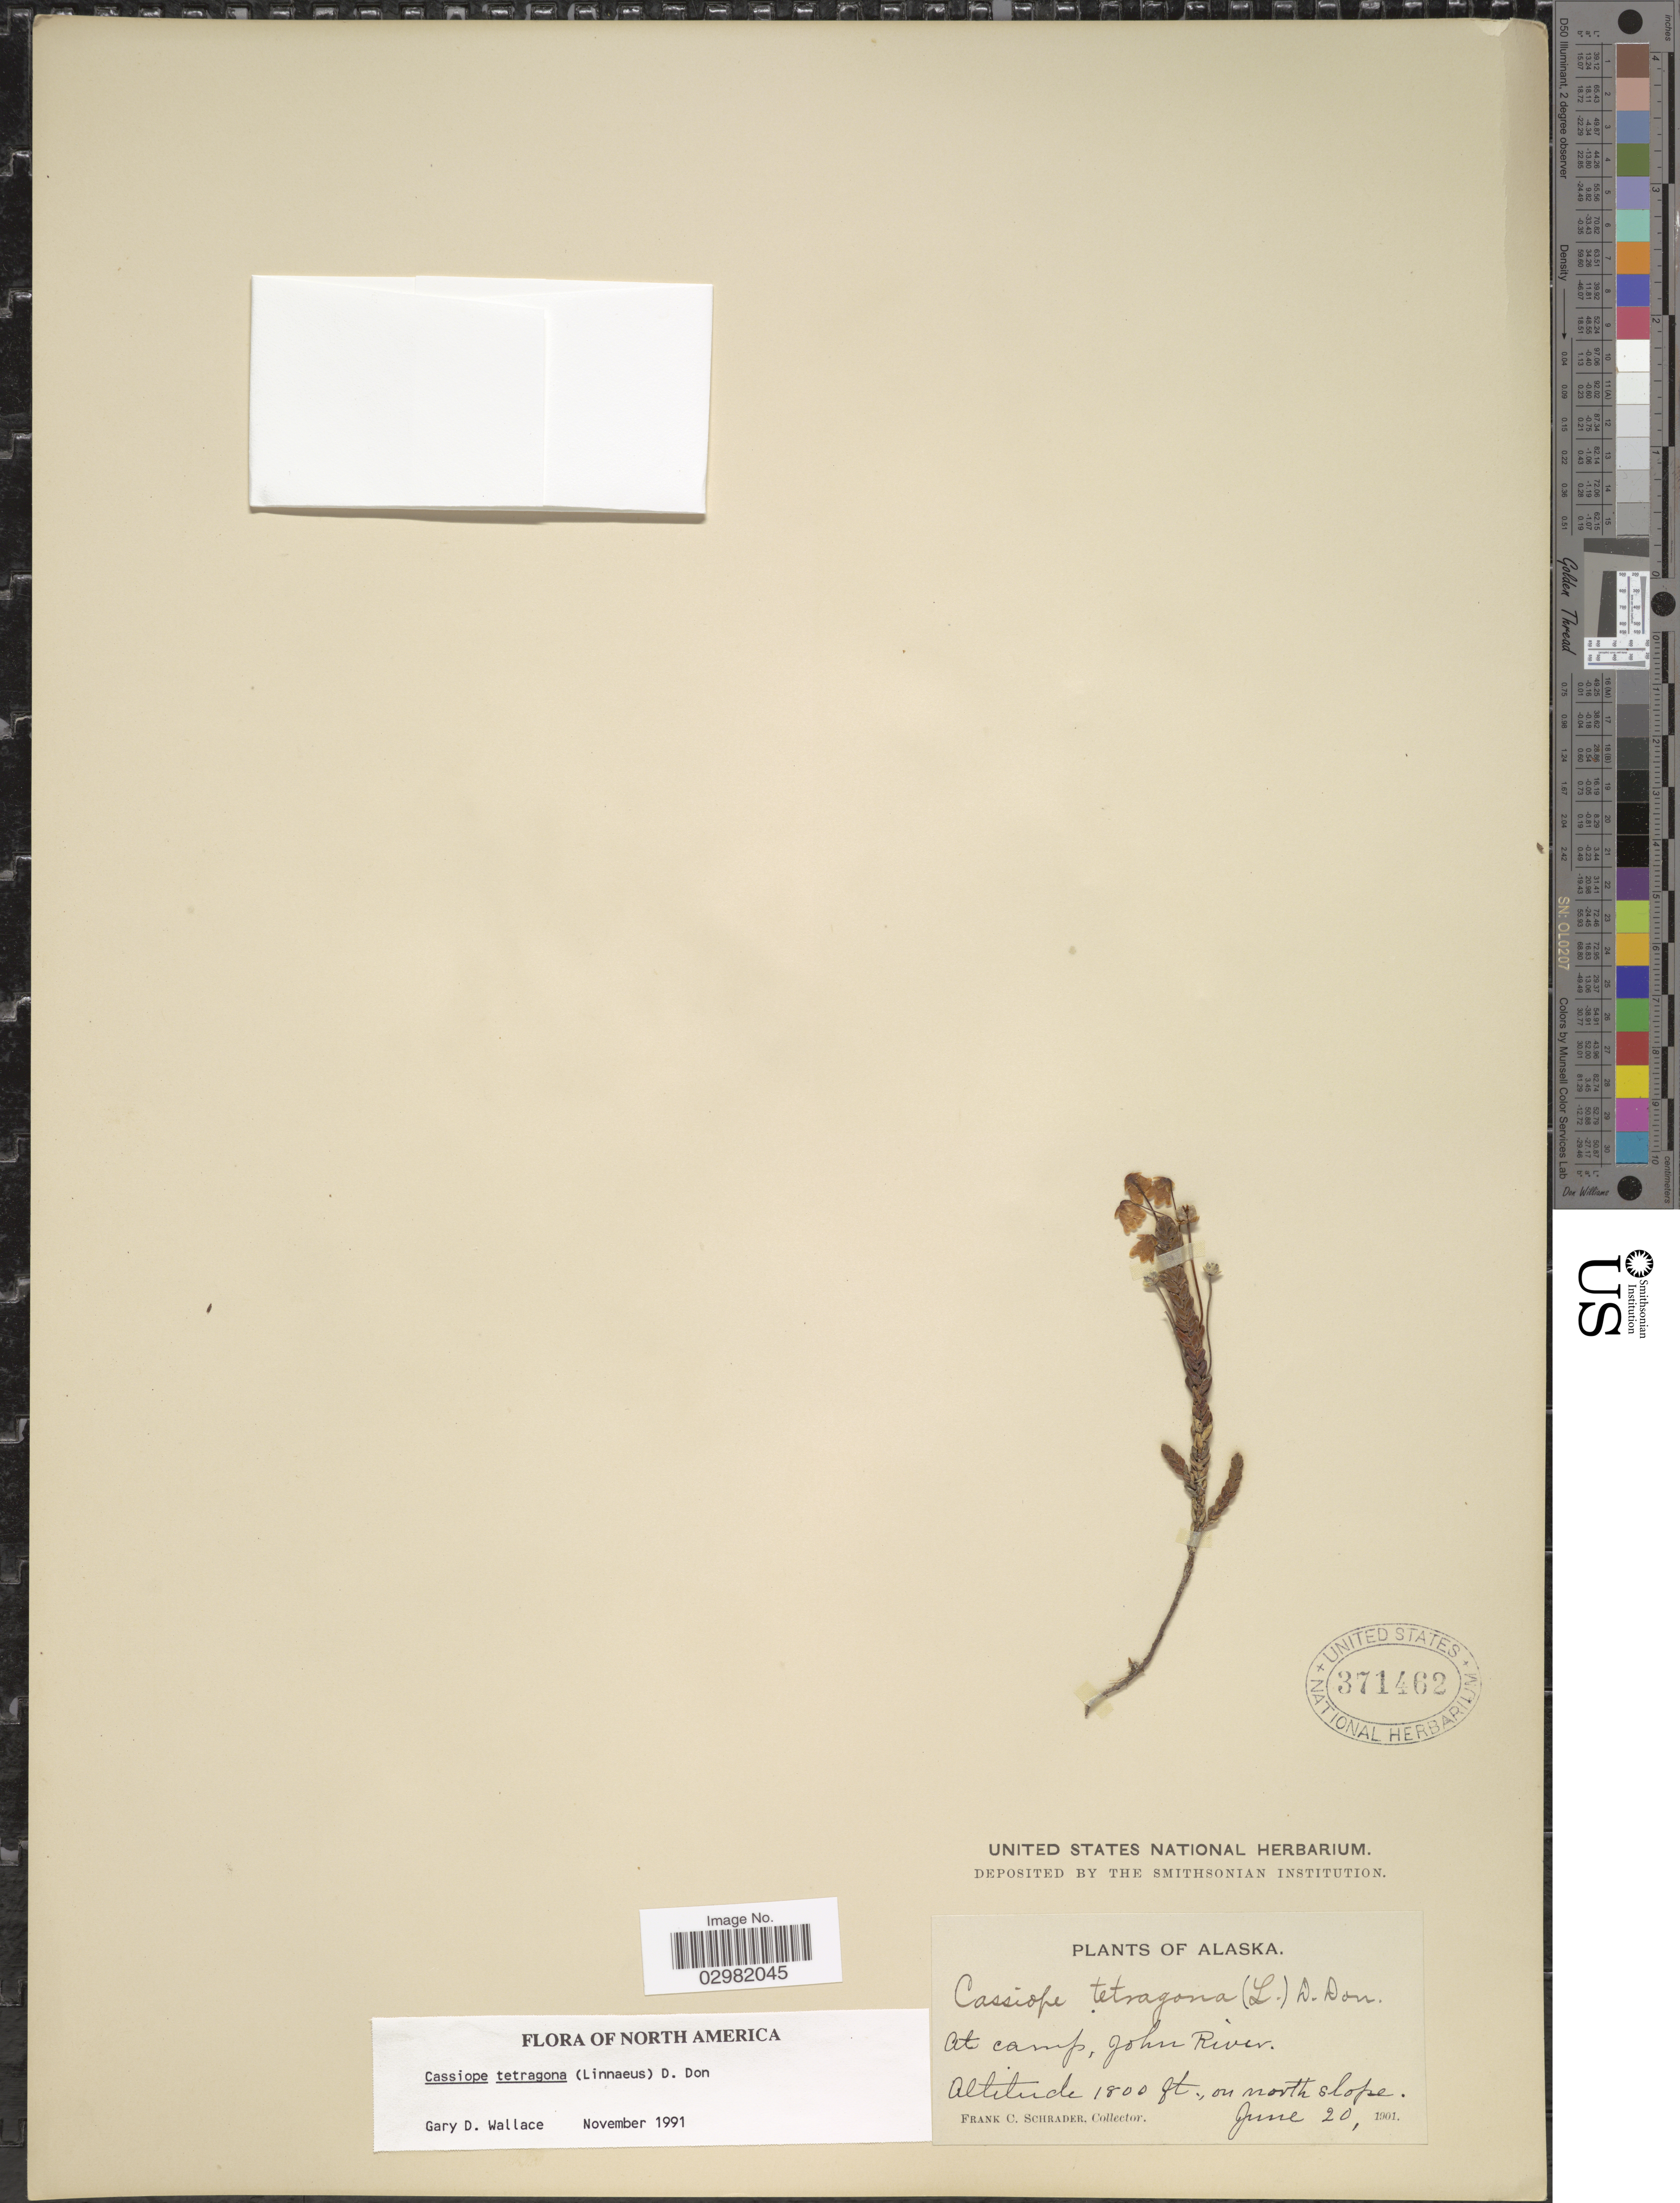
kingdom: Plantae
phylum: Tracheophyta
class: Magnoliopsida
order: Ericales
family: Ericaceae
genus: Cassiope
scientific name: Cassiope tetragona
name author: (L.) D. Don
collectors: F. C. Schrader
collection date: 1901-06-20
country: United States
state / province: Alaska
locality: At Camp, John River.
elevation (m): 549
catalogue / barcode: US 371462